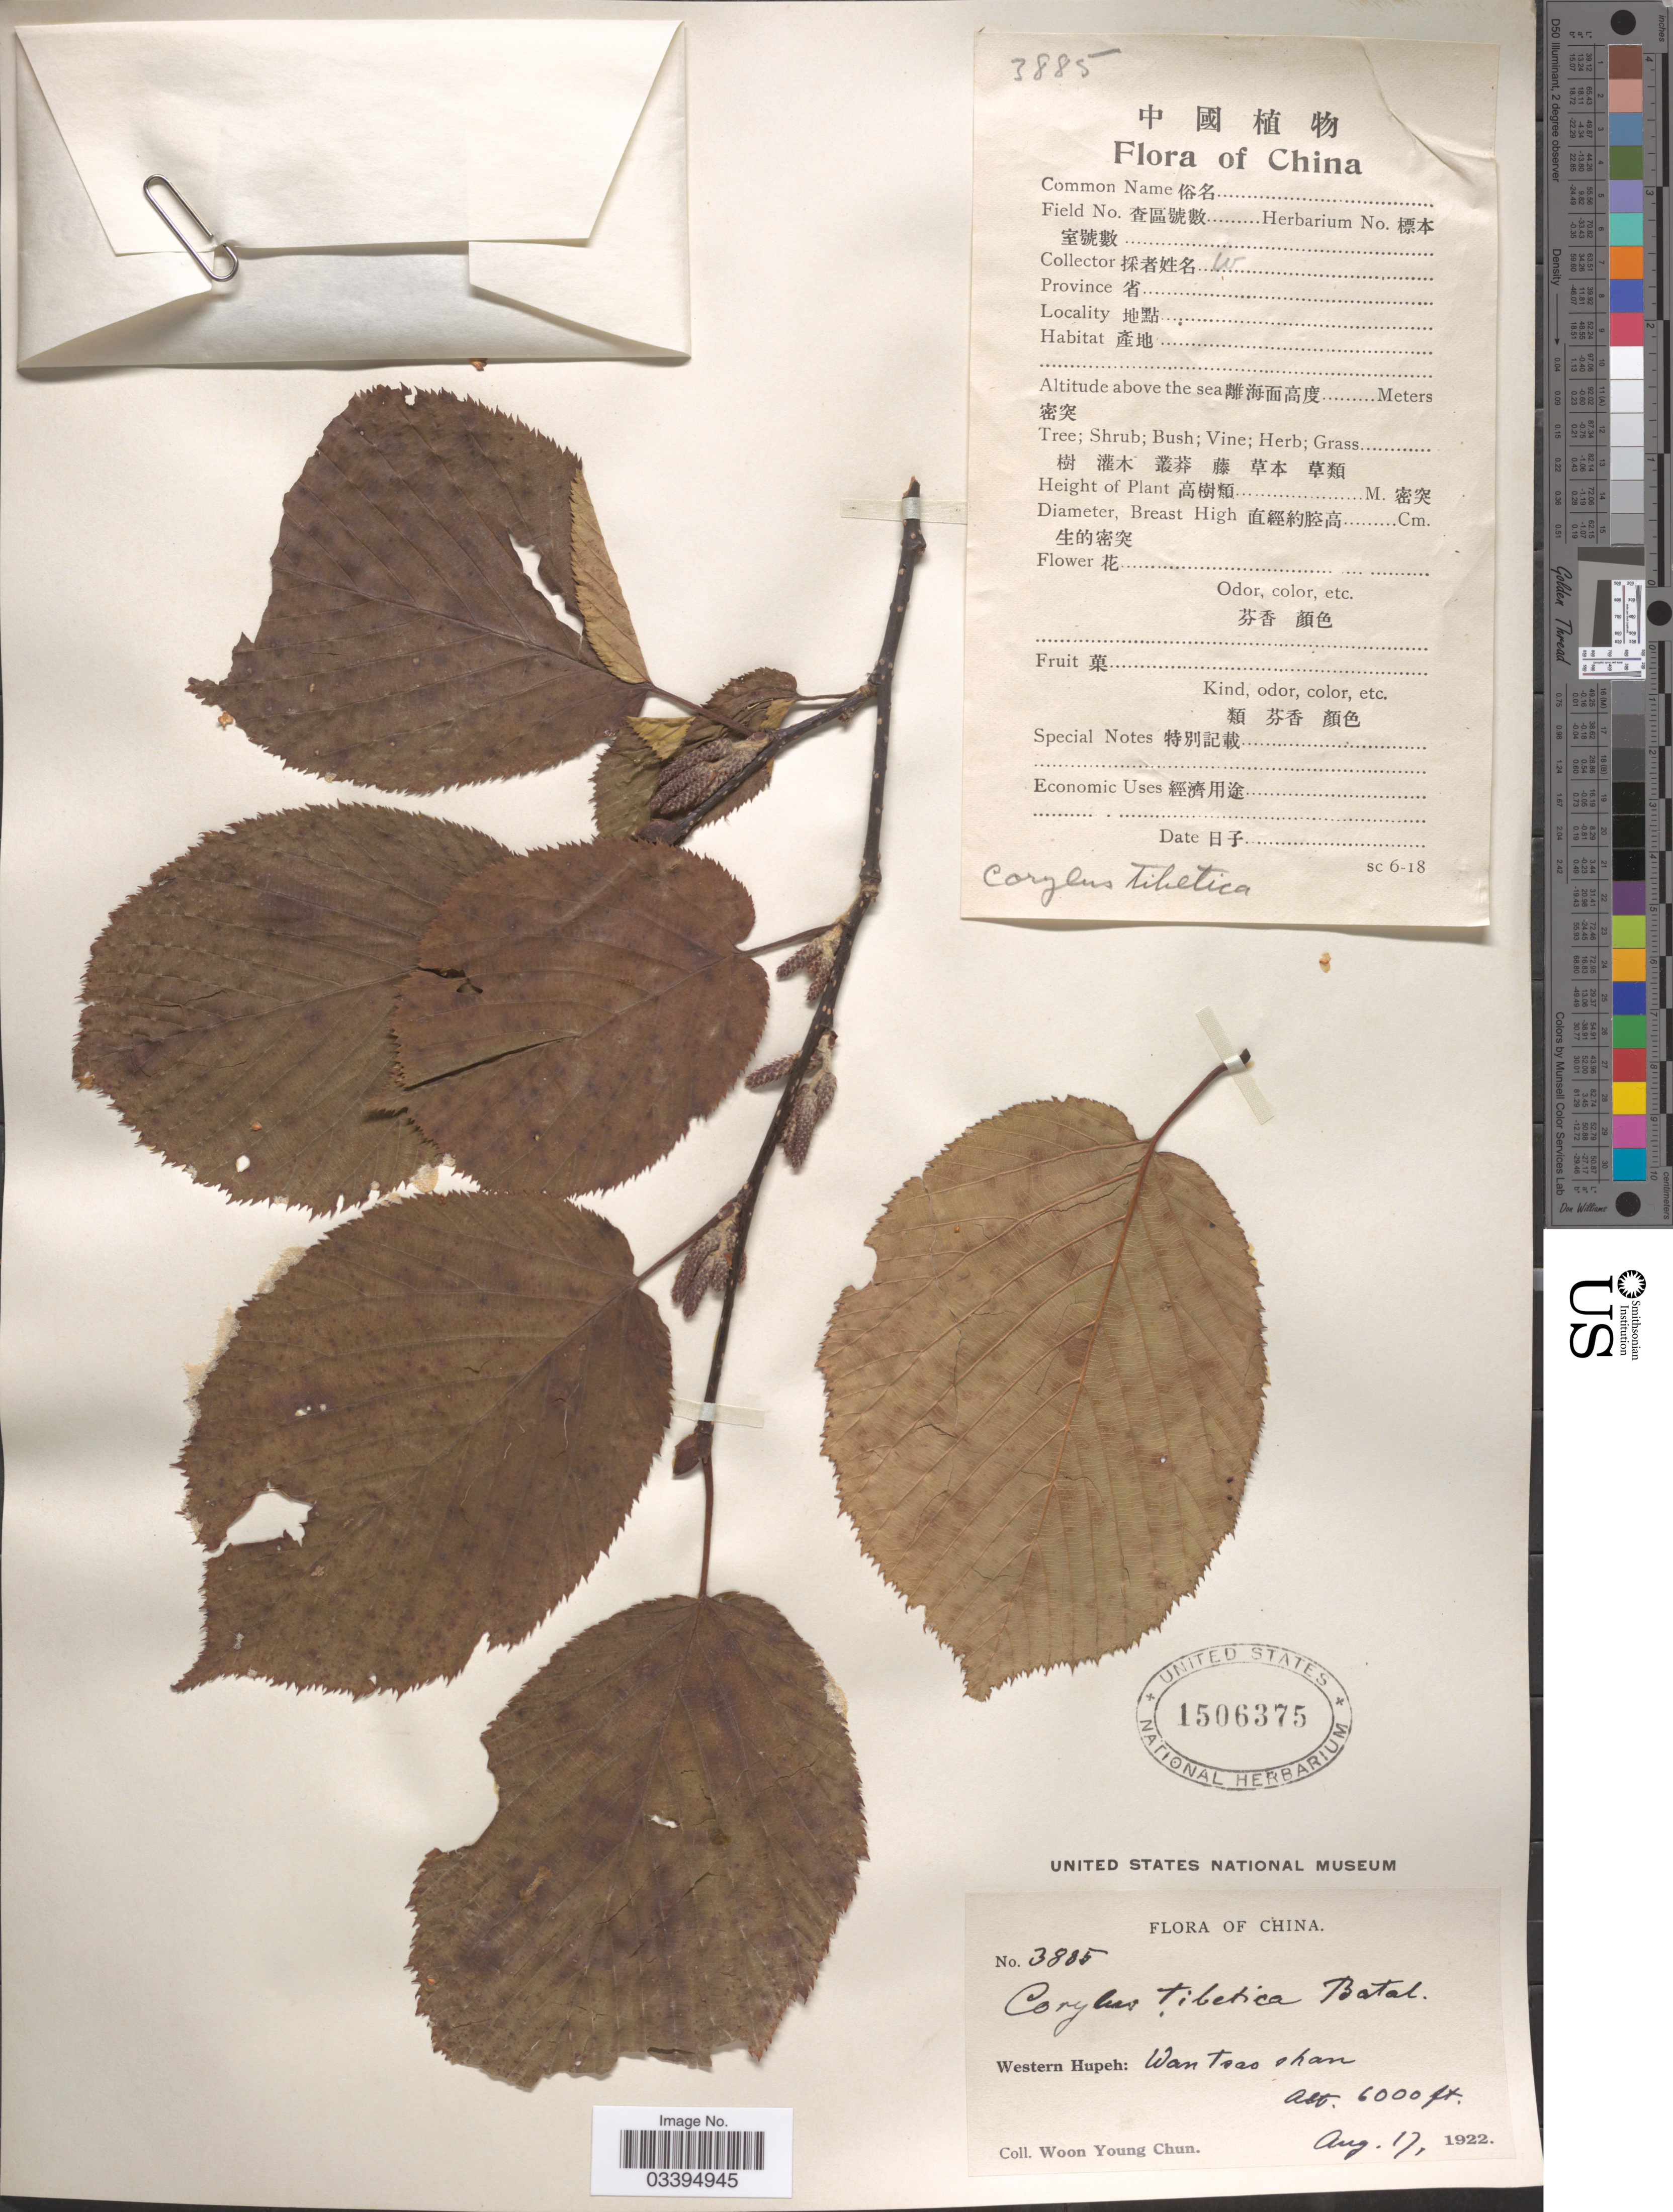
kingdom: Plantae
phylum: Tracheophyta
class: Magnoliopsida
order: Fagales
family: Betulaceae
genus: Corylus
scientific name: Corylus tibetica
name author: Batalin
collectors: W. Y. Chun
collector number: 3885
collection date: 1922-08-17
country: China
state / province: Hubei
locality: Western Hupeh: Wan tras shan.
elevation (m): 1829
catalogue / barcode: US 1506375